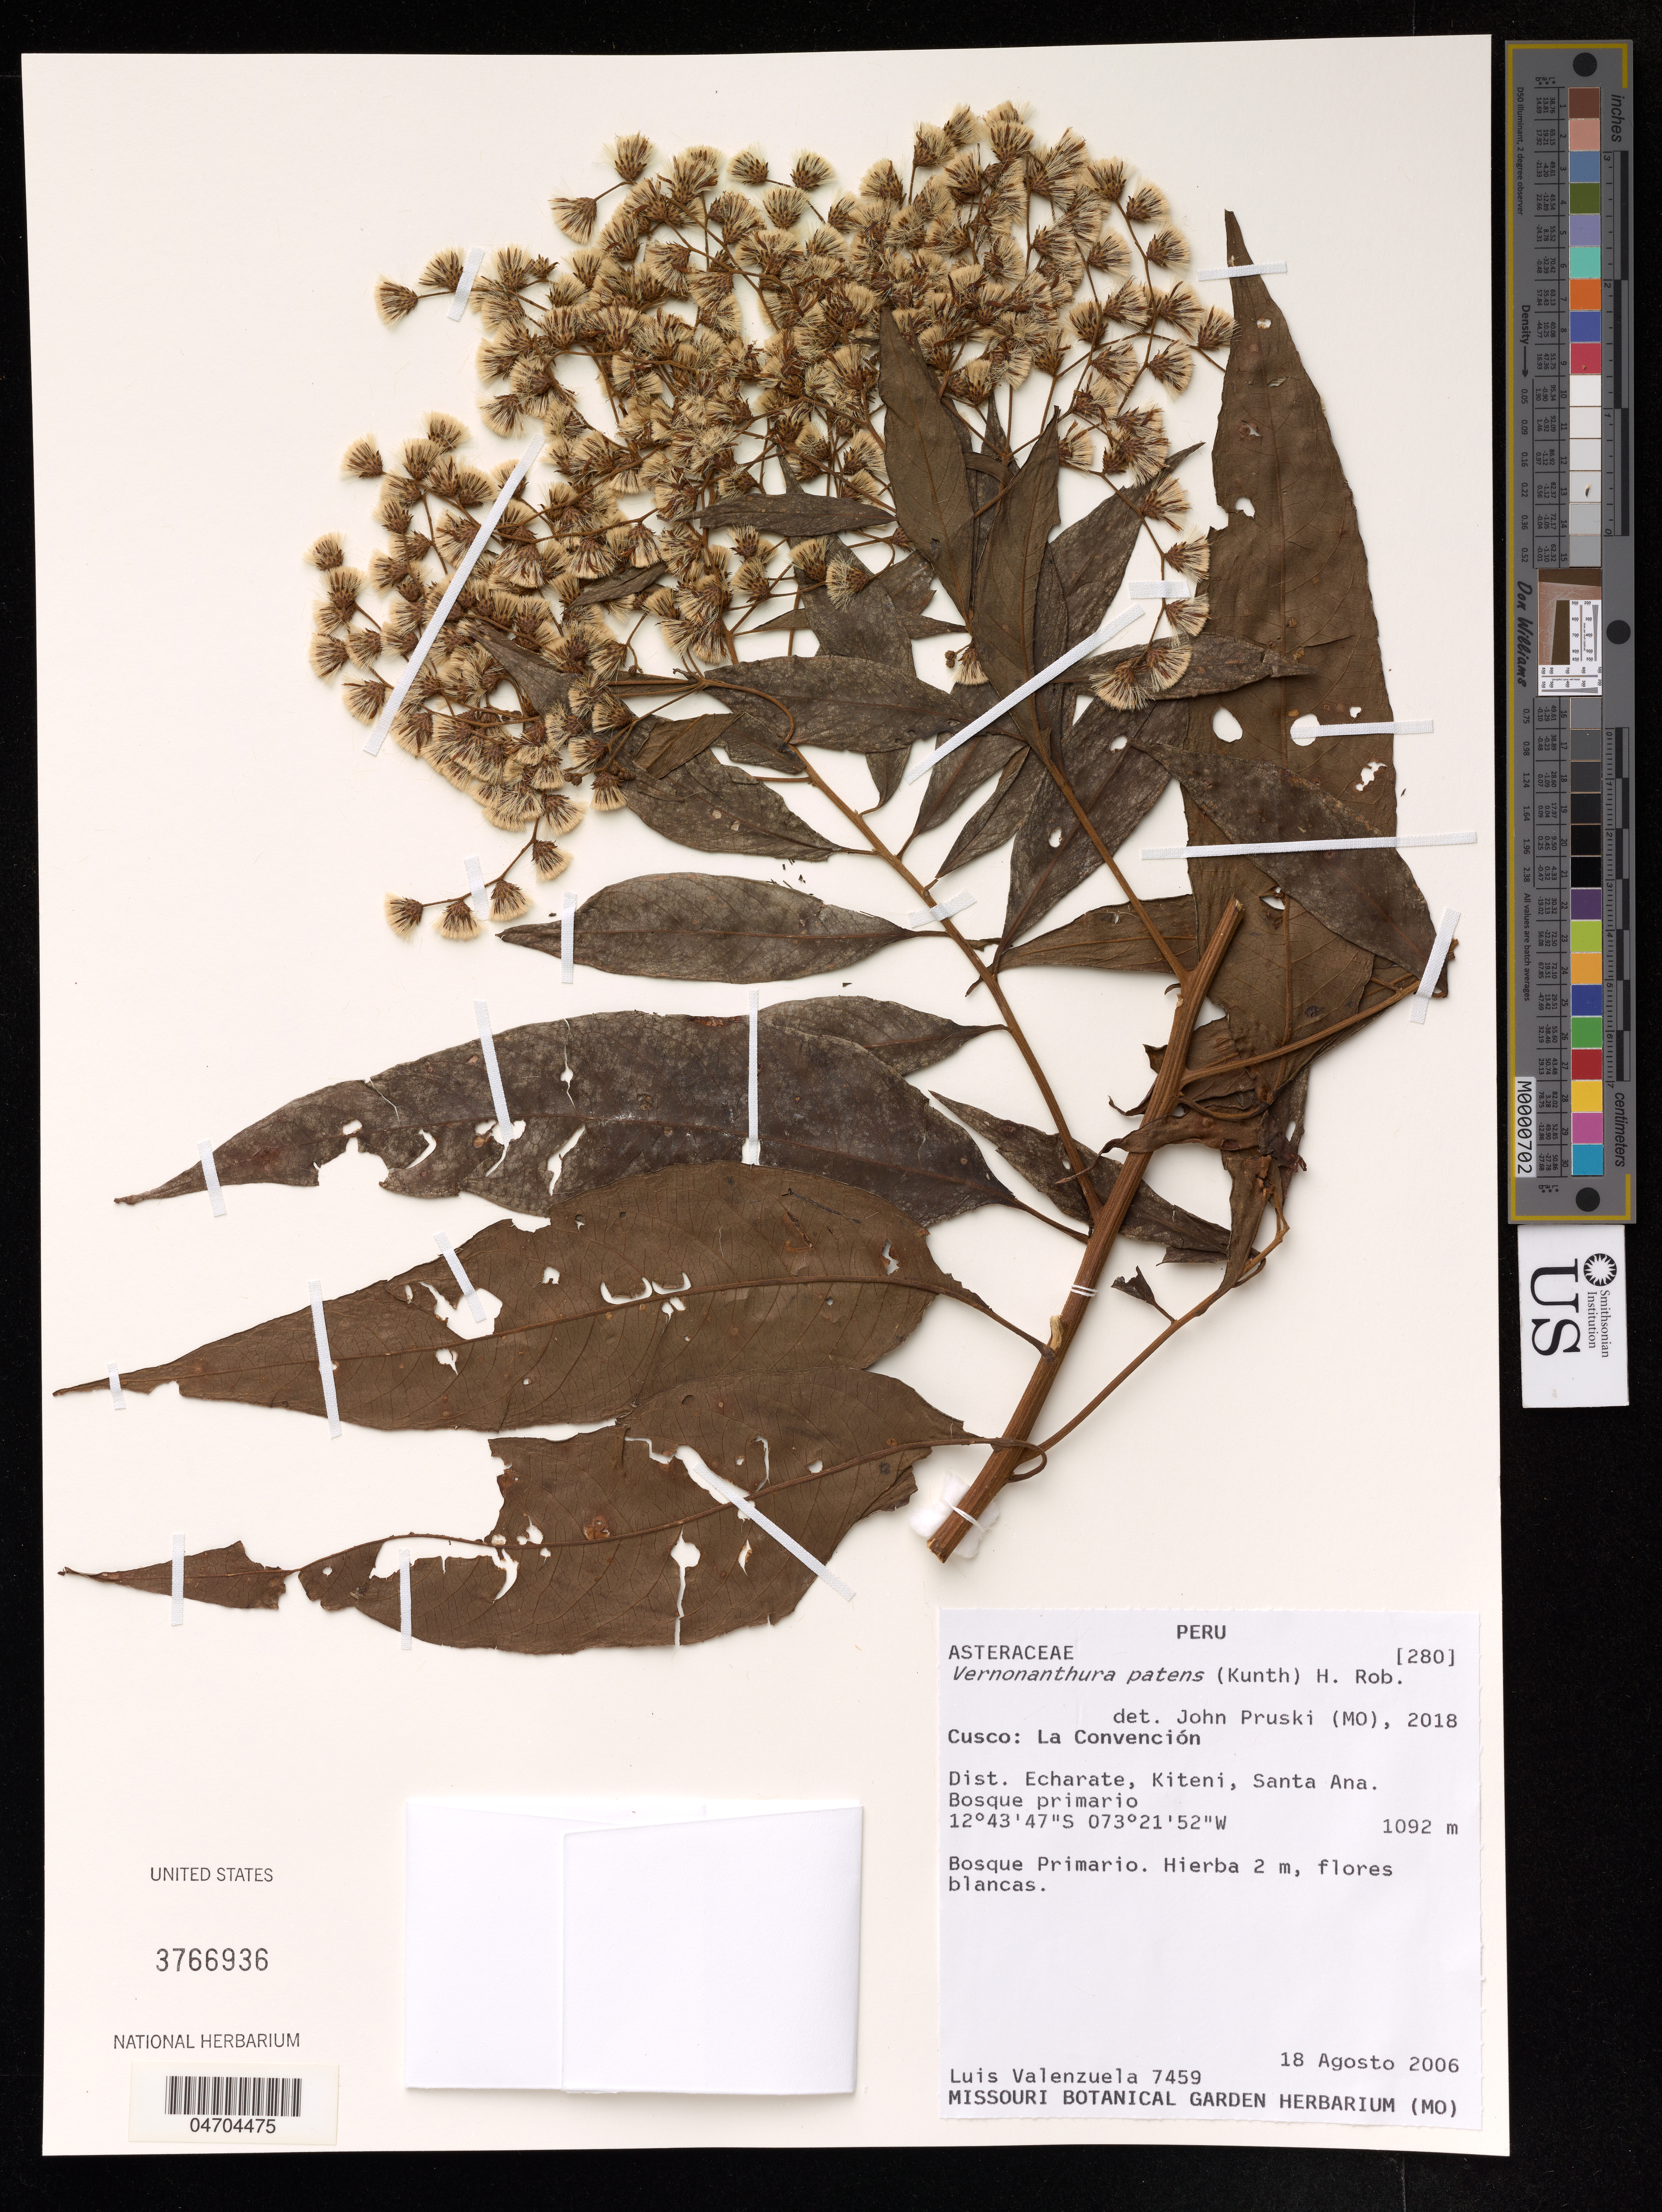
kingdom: Plantae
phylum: Tracheophyta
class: Magnoliopsida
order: Asterales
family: Asteraceae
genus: Vernonanthura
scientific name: Vernonanthura patens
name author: (Kunth) H. Rob.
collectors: L. Valenzuela G.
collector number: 7459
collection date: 2006-08-18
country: Peru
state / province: Cusco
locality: La Convención, Dist. Echarate, Kiteni, Santa Ana.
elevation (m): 1092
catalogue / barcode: US 3766936